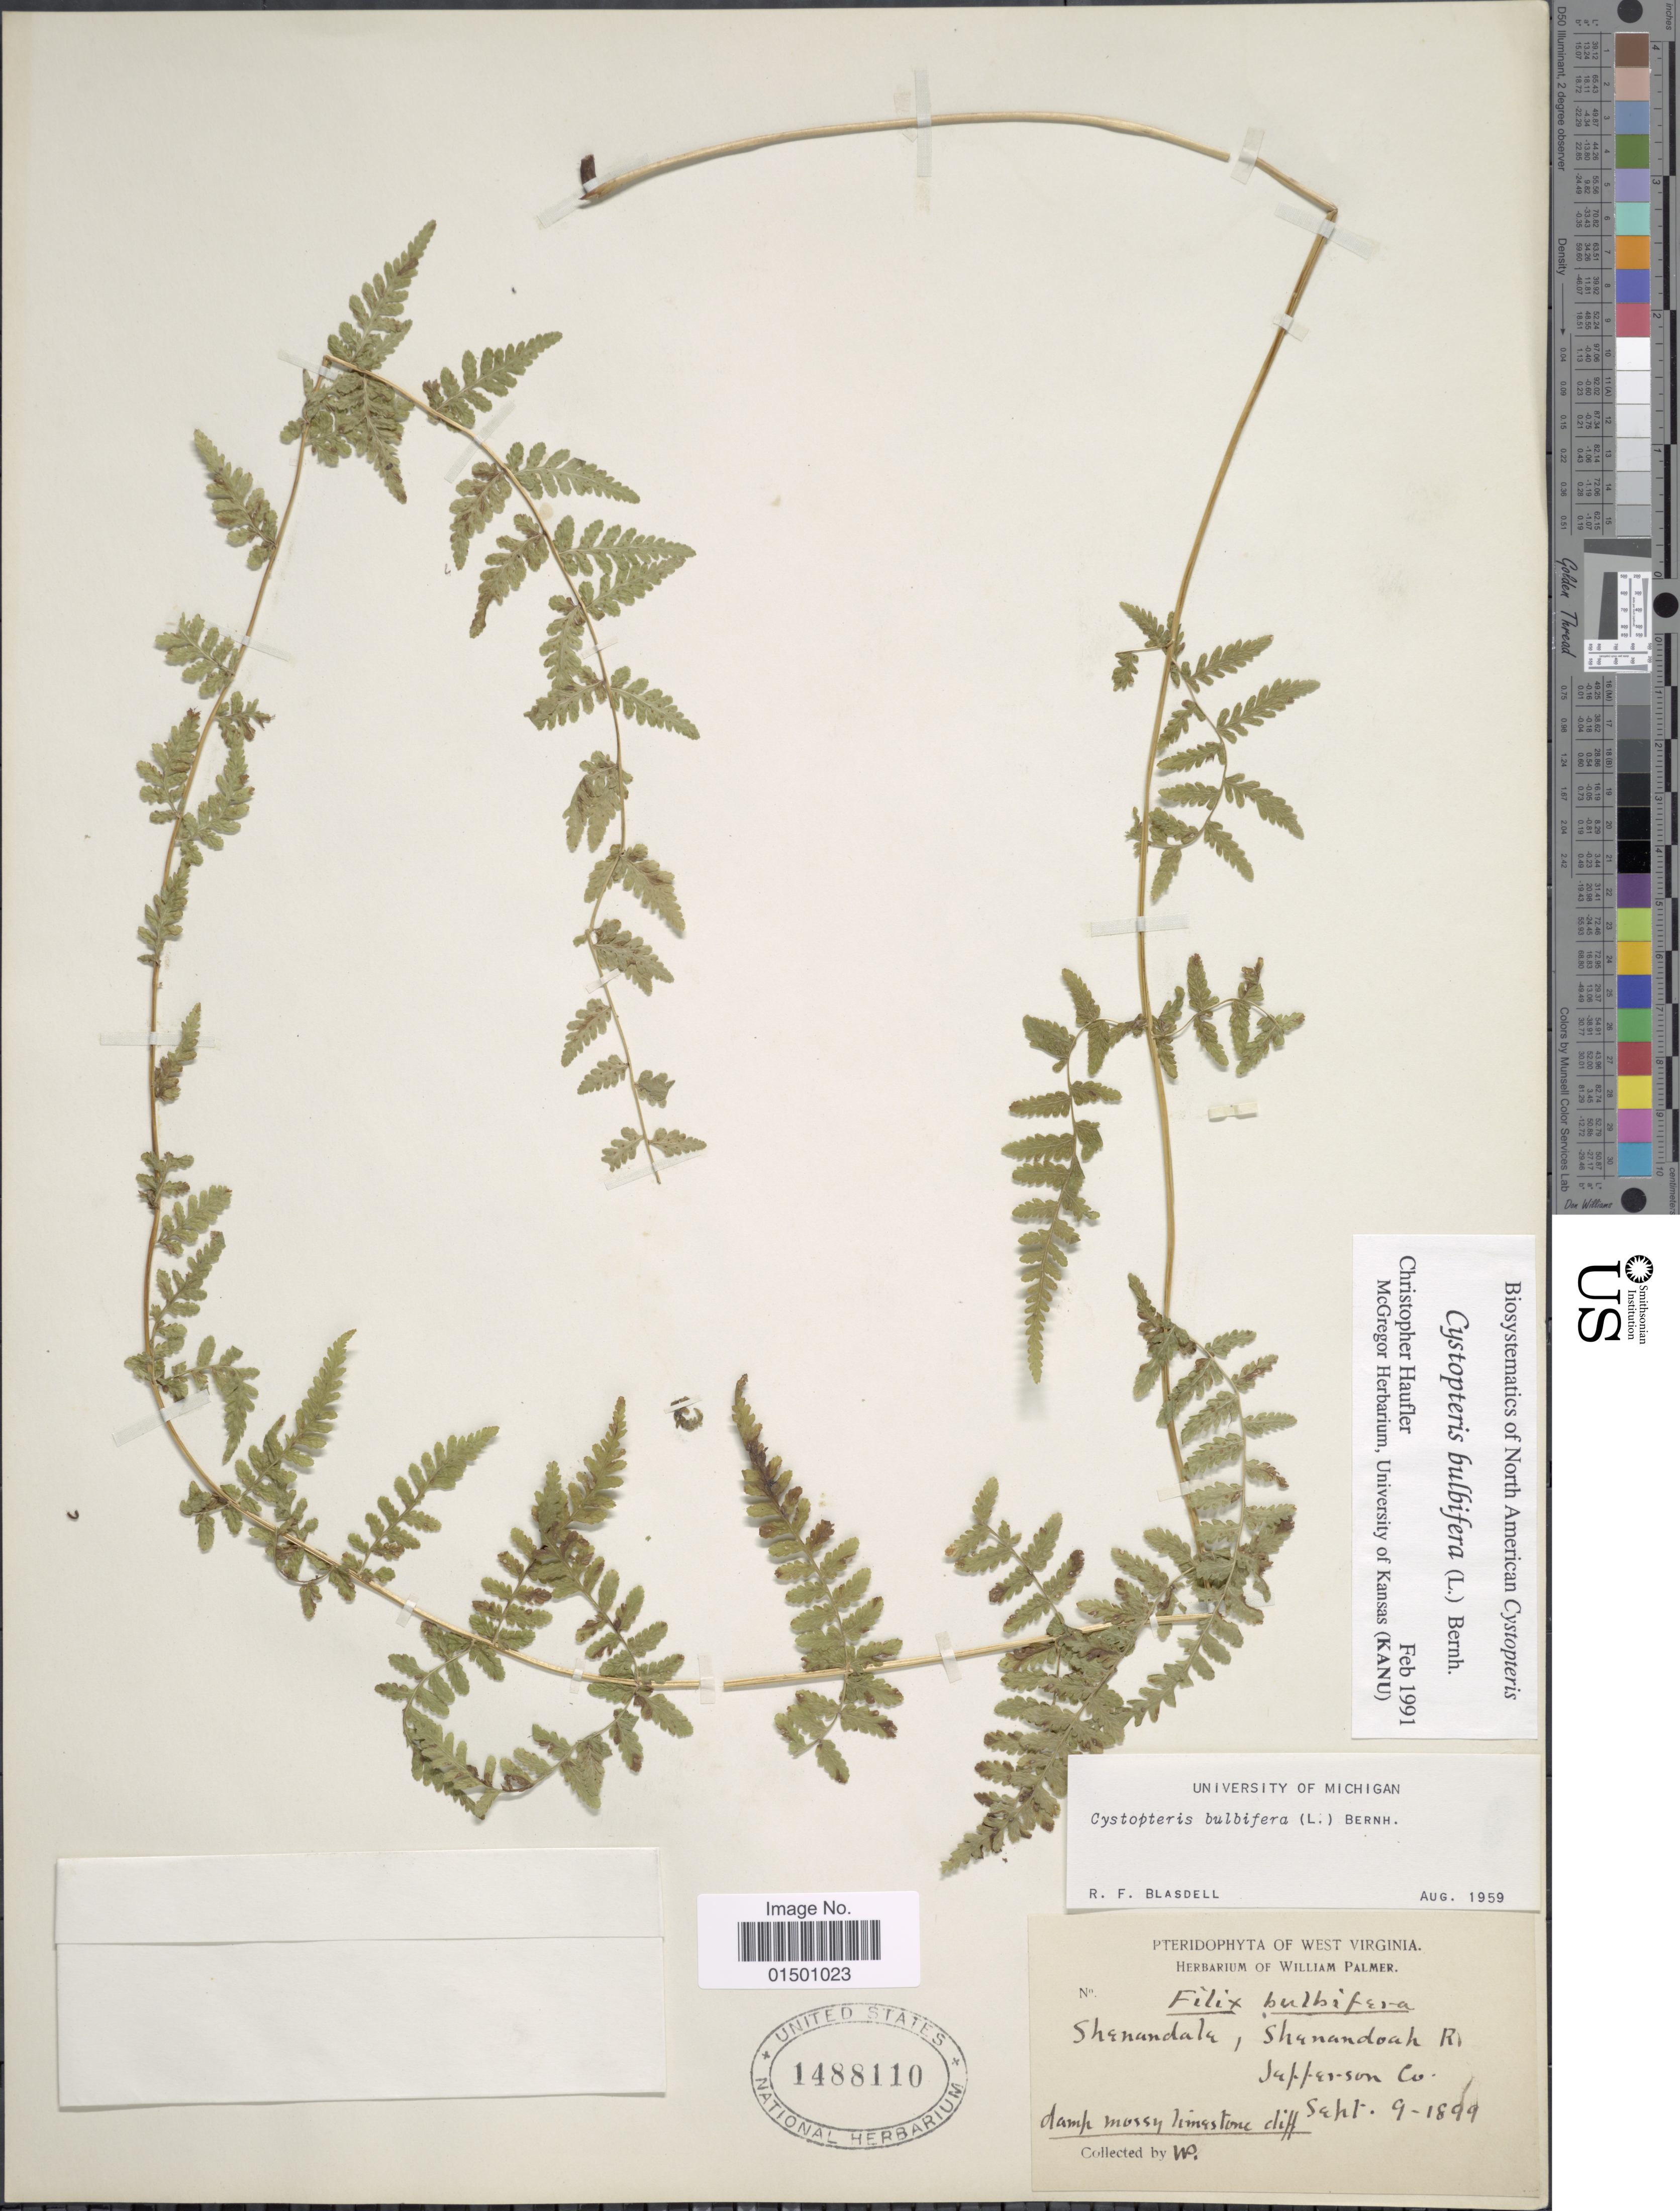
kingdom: Plantae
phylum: Tracheophyta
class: Polypodiopsida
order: Polypodiales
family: Cystopteridaceae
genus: Cystopteris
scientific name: Cystopteris bulbifera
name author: (L.) Bernh.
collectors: W. Palmer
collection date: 1899-09-09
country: United States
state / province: West Virginia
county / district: Jefferson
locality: Shannondale, Shenandoah R. Jefferson Co.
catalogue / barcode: US 1488110